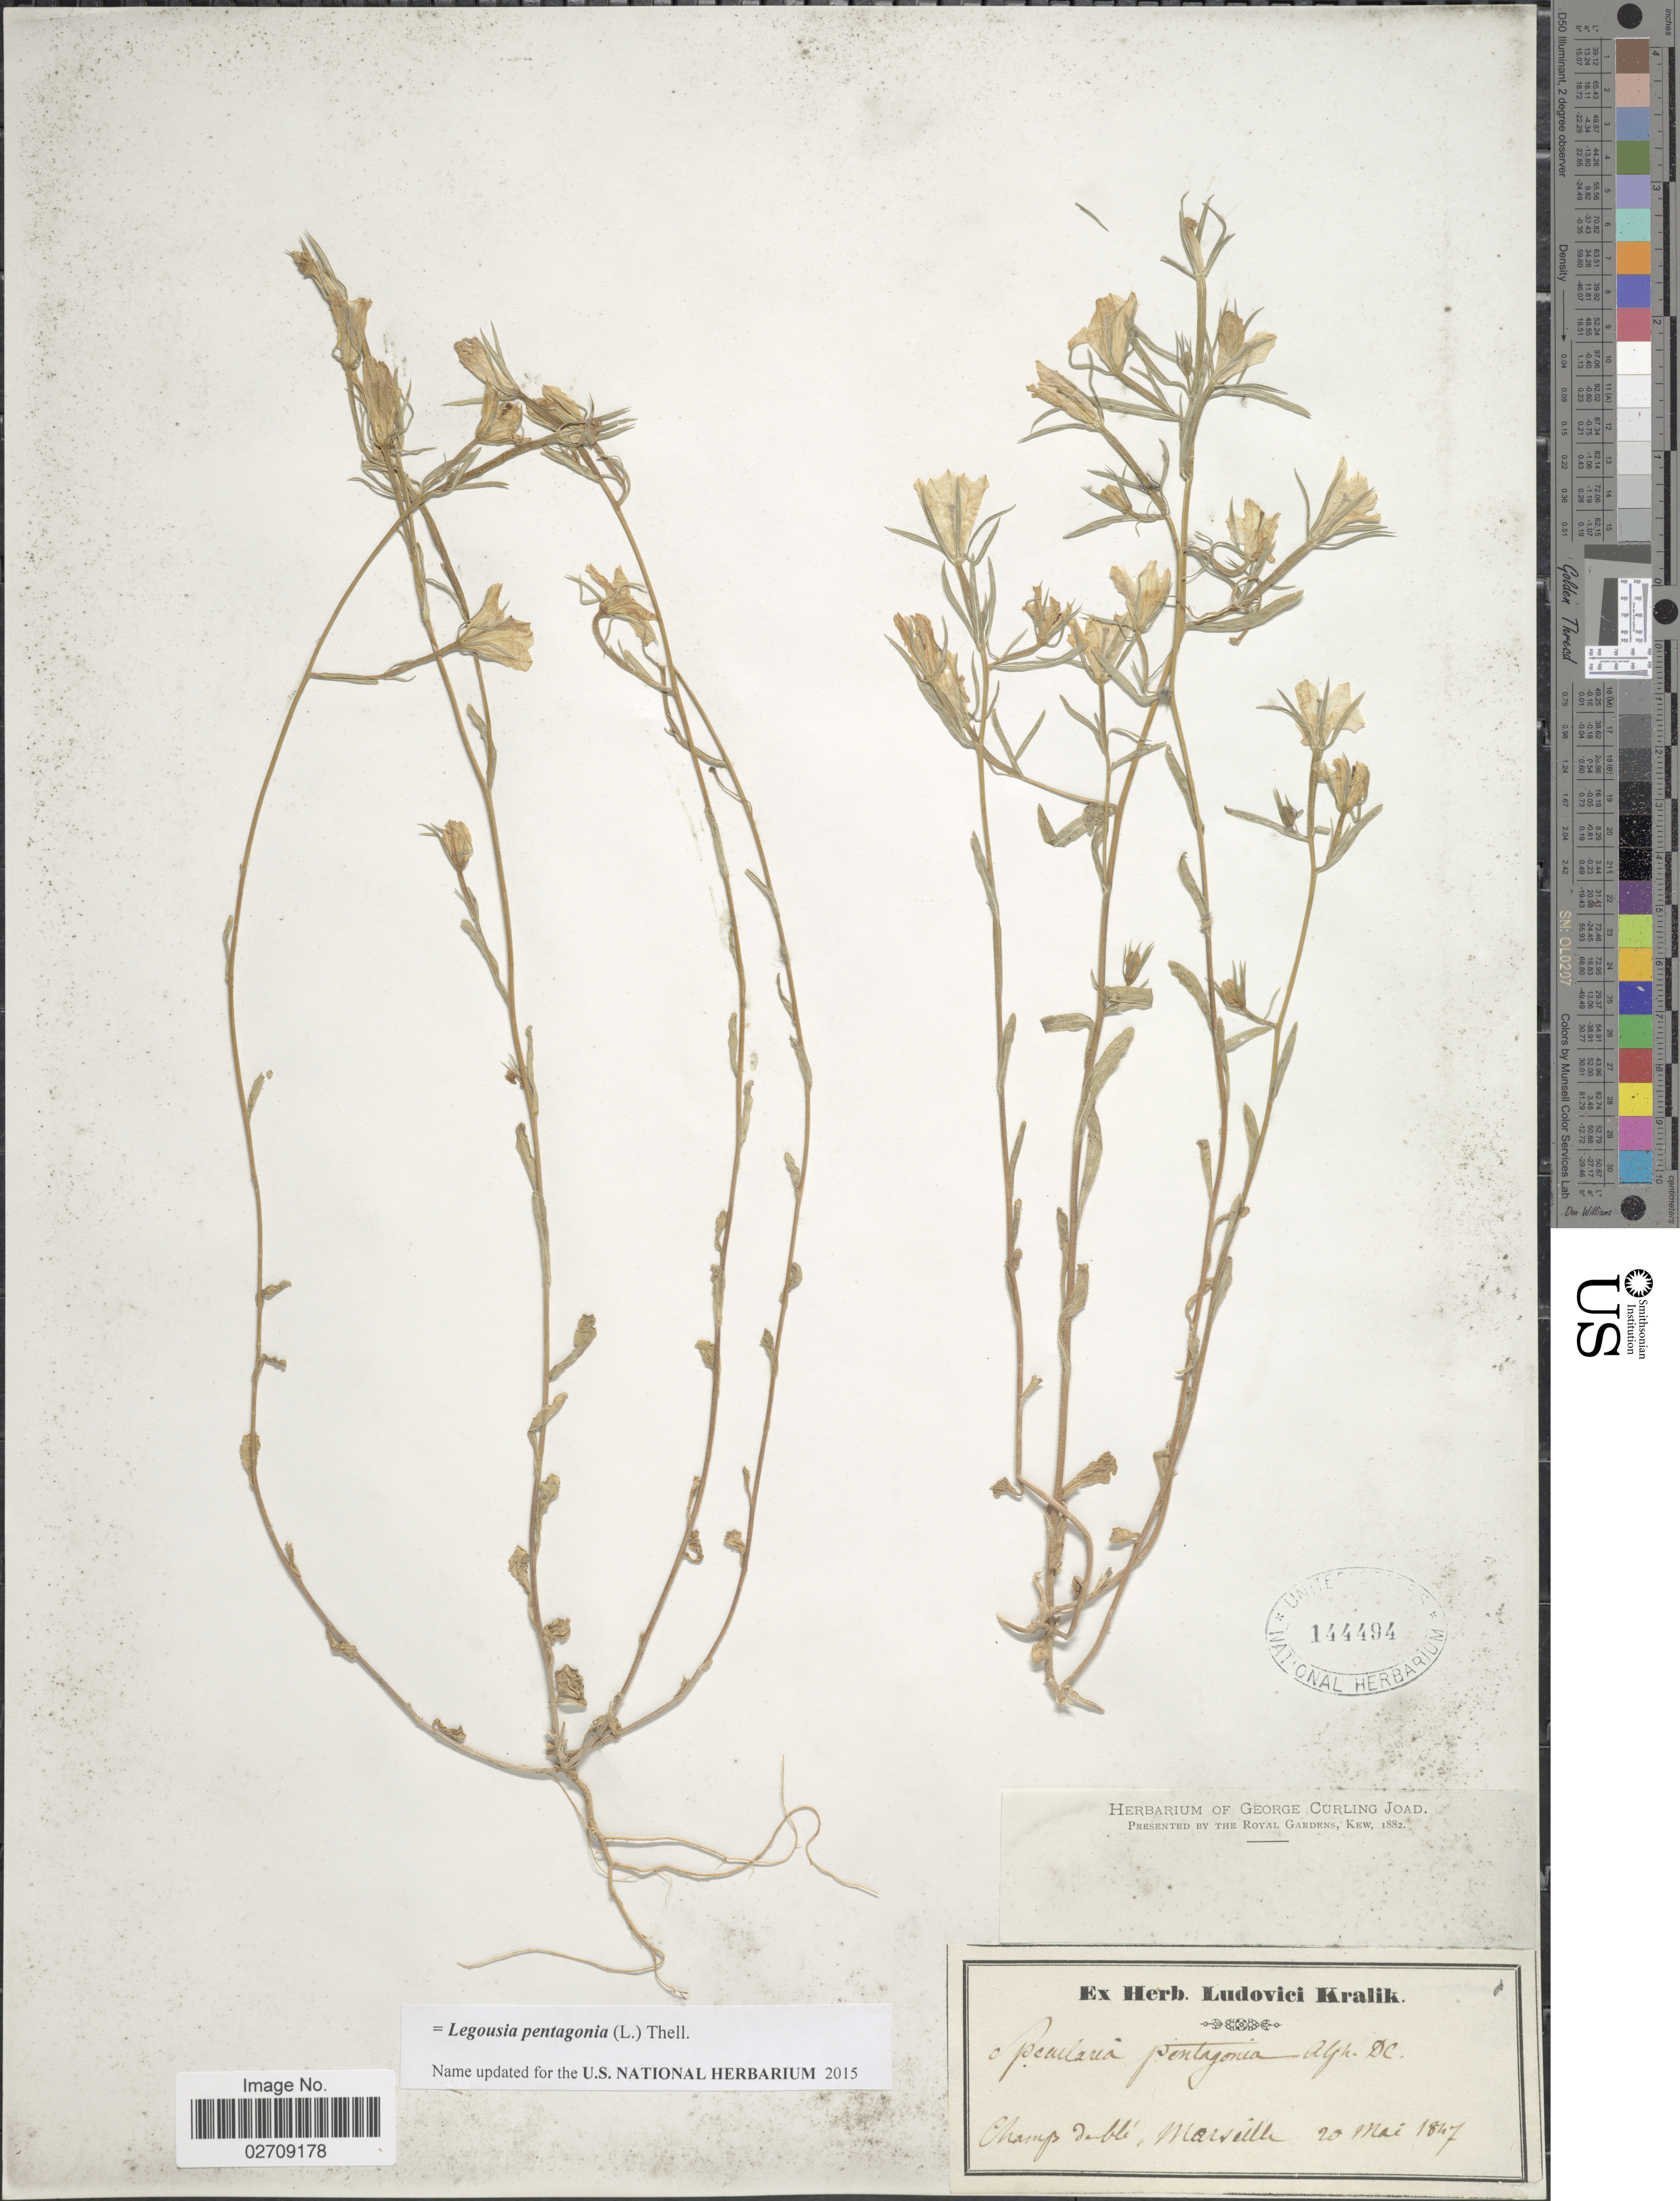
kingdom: Plantae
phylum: Tracheophyta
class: Magnoliopsida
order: Asterales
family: Campanulaceae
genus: Legousia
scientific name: Legousia pentagonia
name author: (L.) Thell.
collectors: ex herb. L. Kralik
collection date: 1847-05-20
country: France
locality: Champ sable [interpreted], Marseille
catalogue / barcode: US 144494